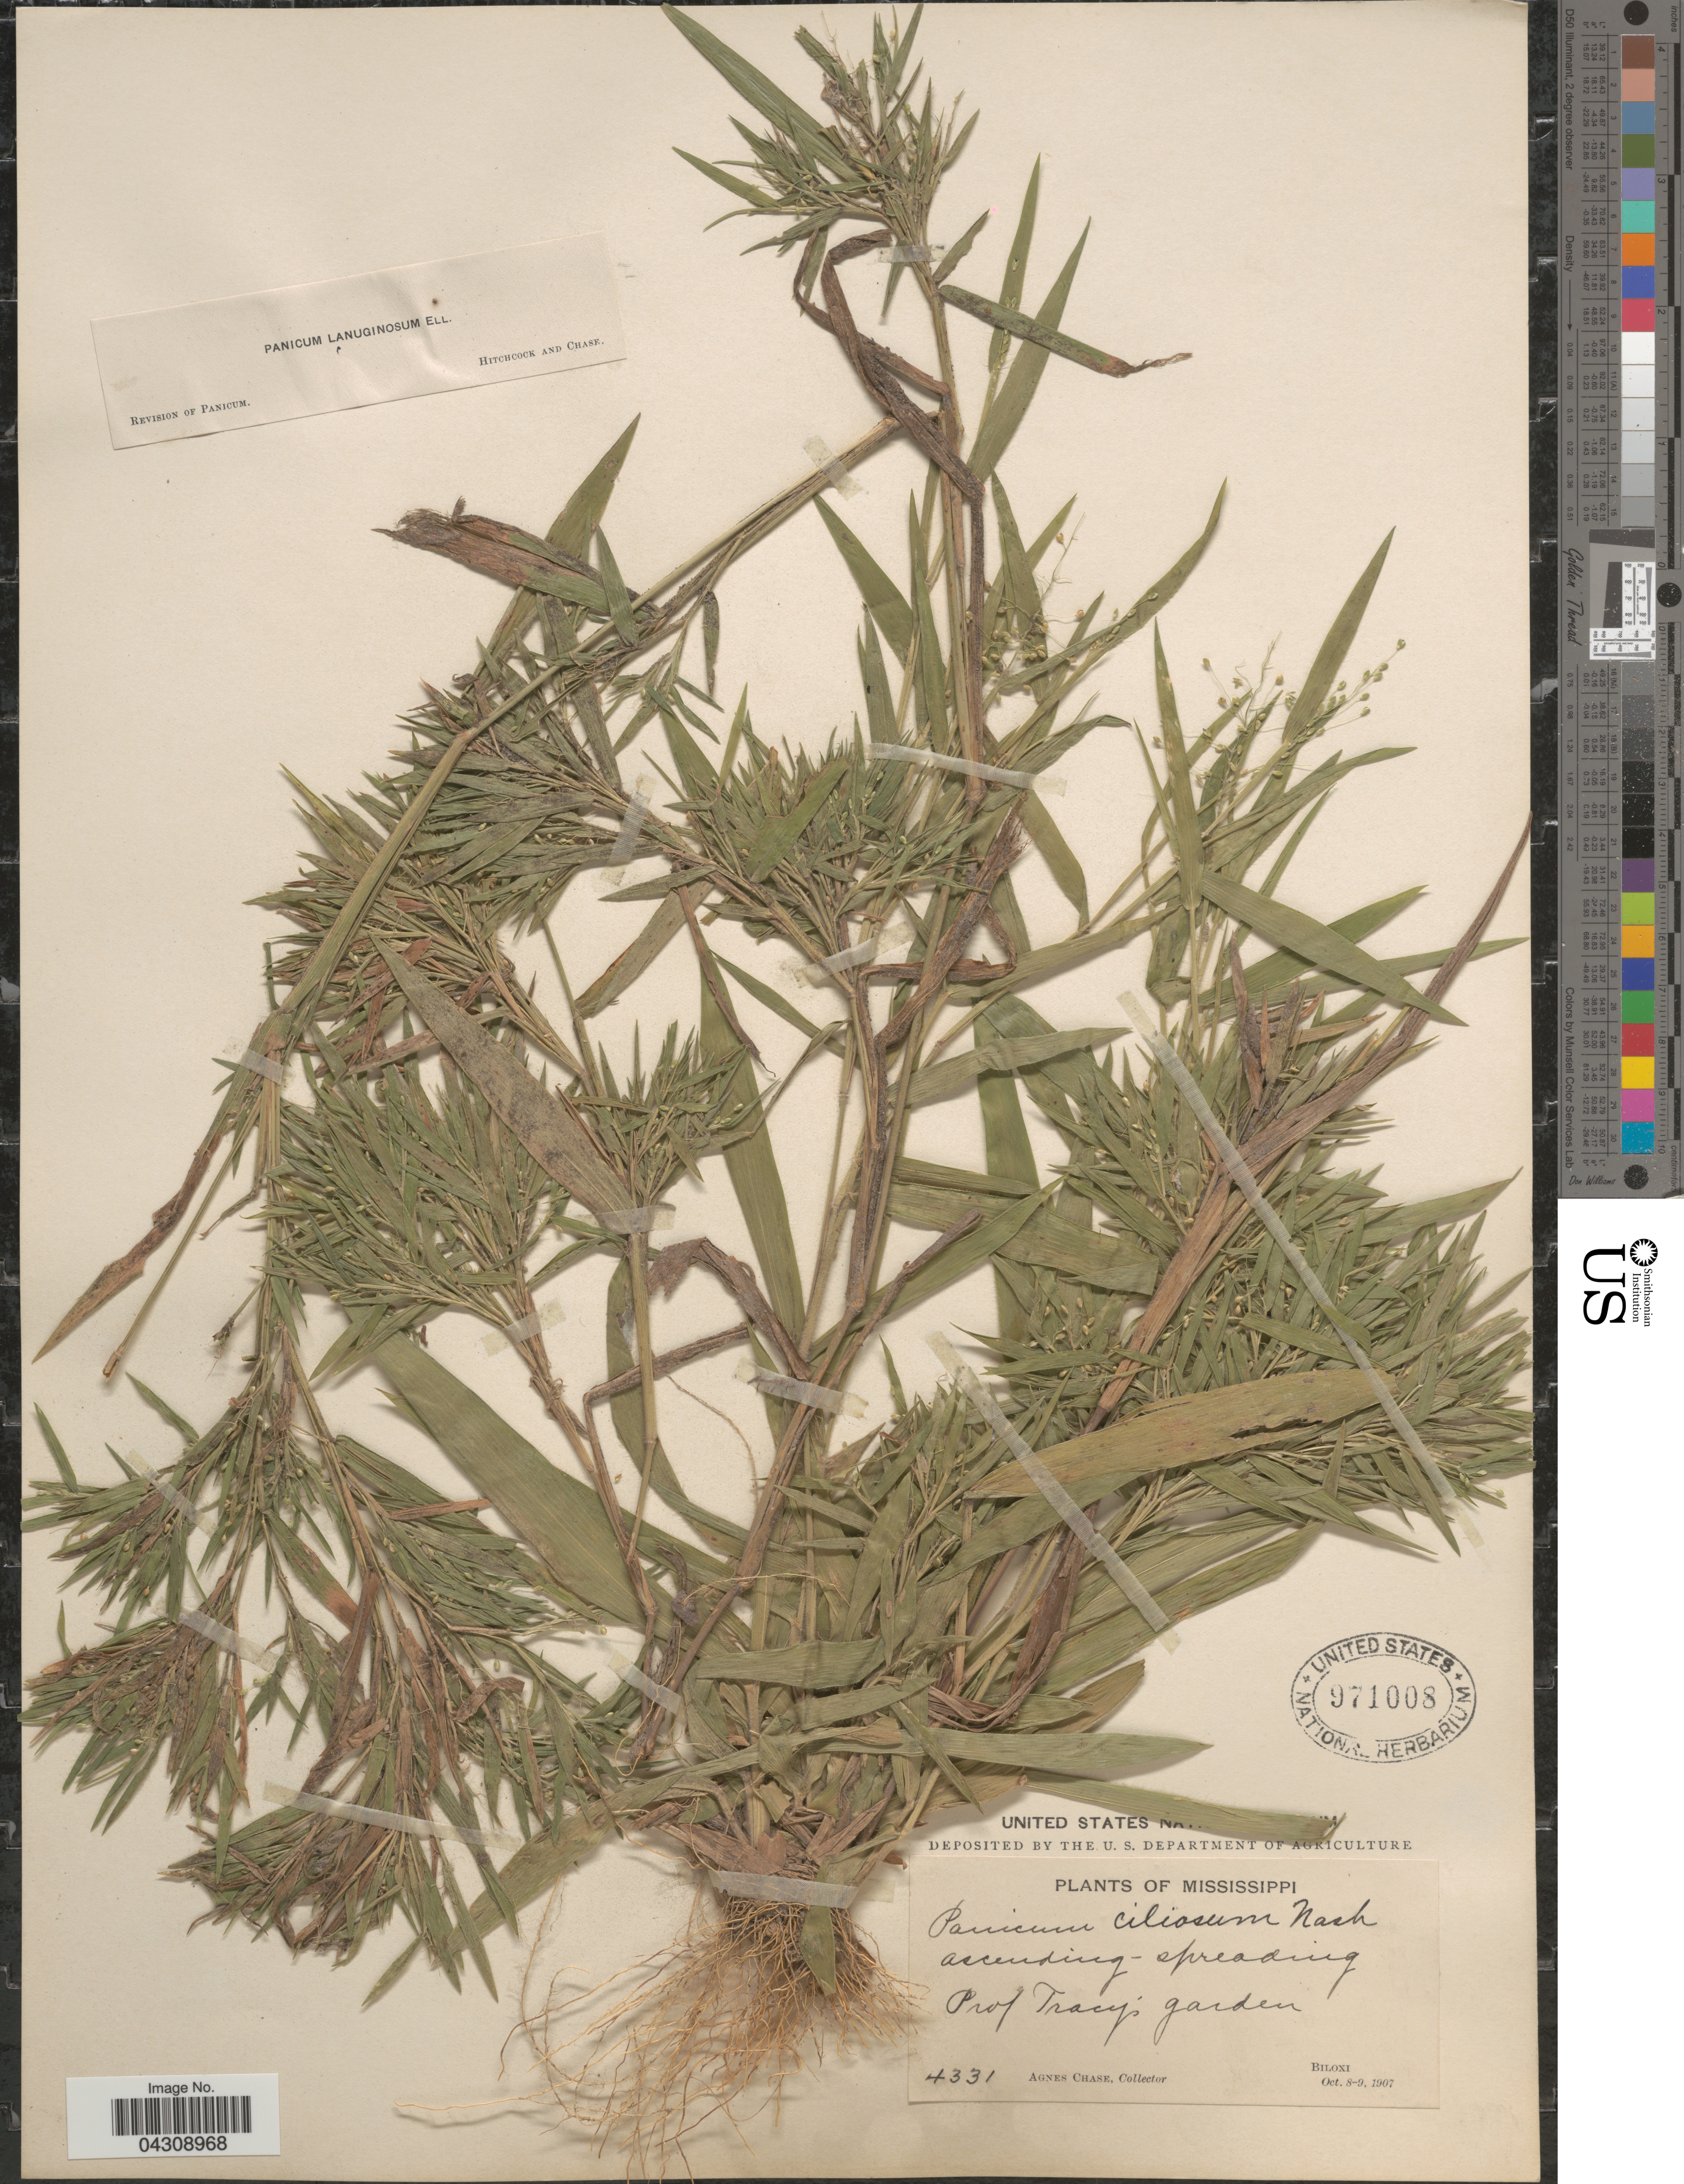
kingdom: Plantae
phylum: Tracheophyta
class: Liliopsida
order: Poales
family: Poaceae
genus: Dichanthelium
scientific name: Dichanthelium acuminatum var. acuminatum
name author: (Sw.) Gould & C.A. Clark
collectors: A. Chase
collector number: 4331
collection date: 1907-10-08/1907-10-09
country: United States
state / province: Mississippi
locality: Prof Tracy's garden. Biloxi.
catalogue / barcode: US 971008